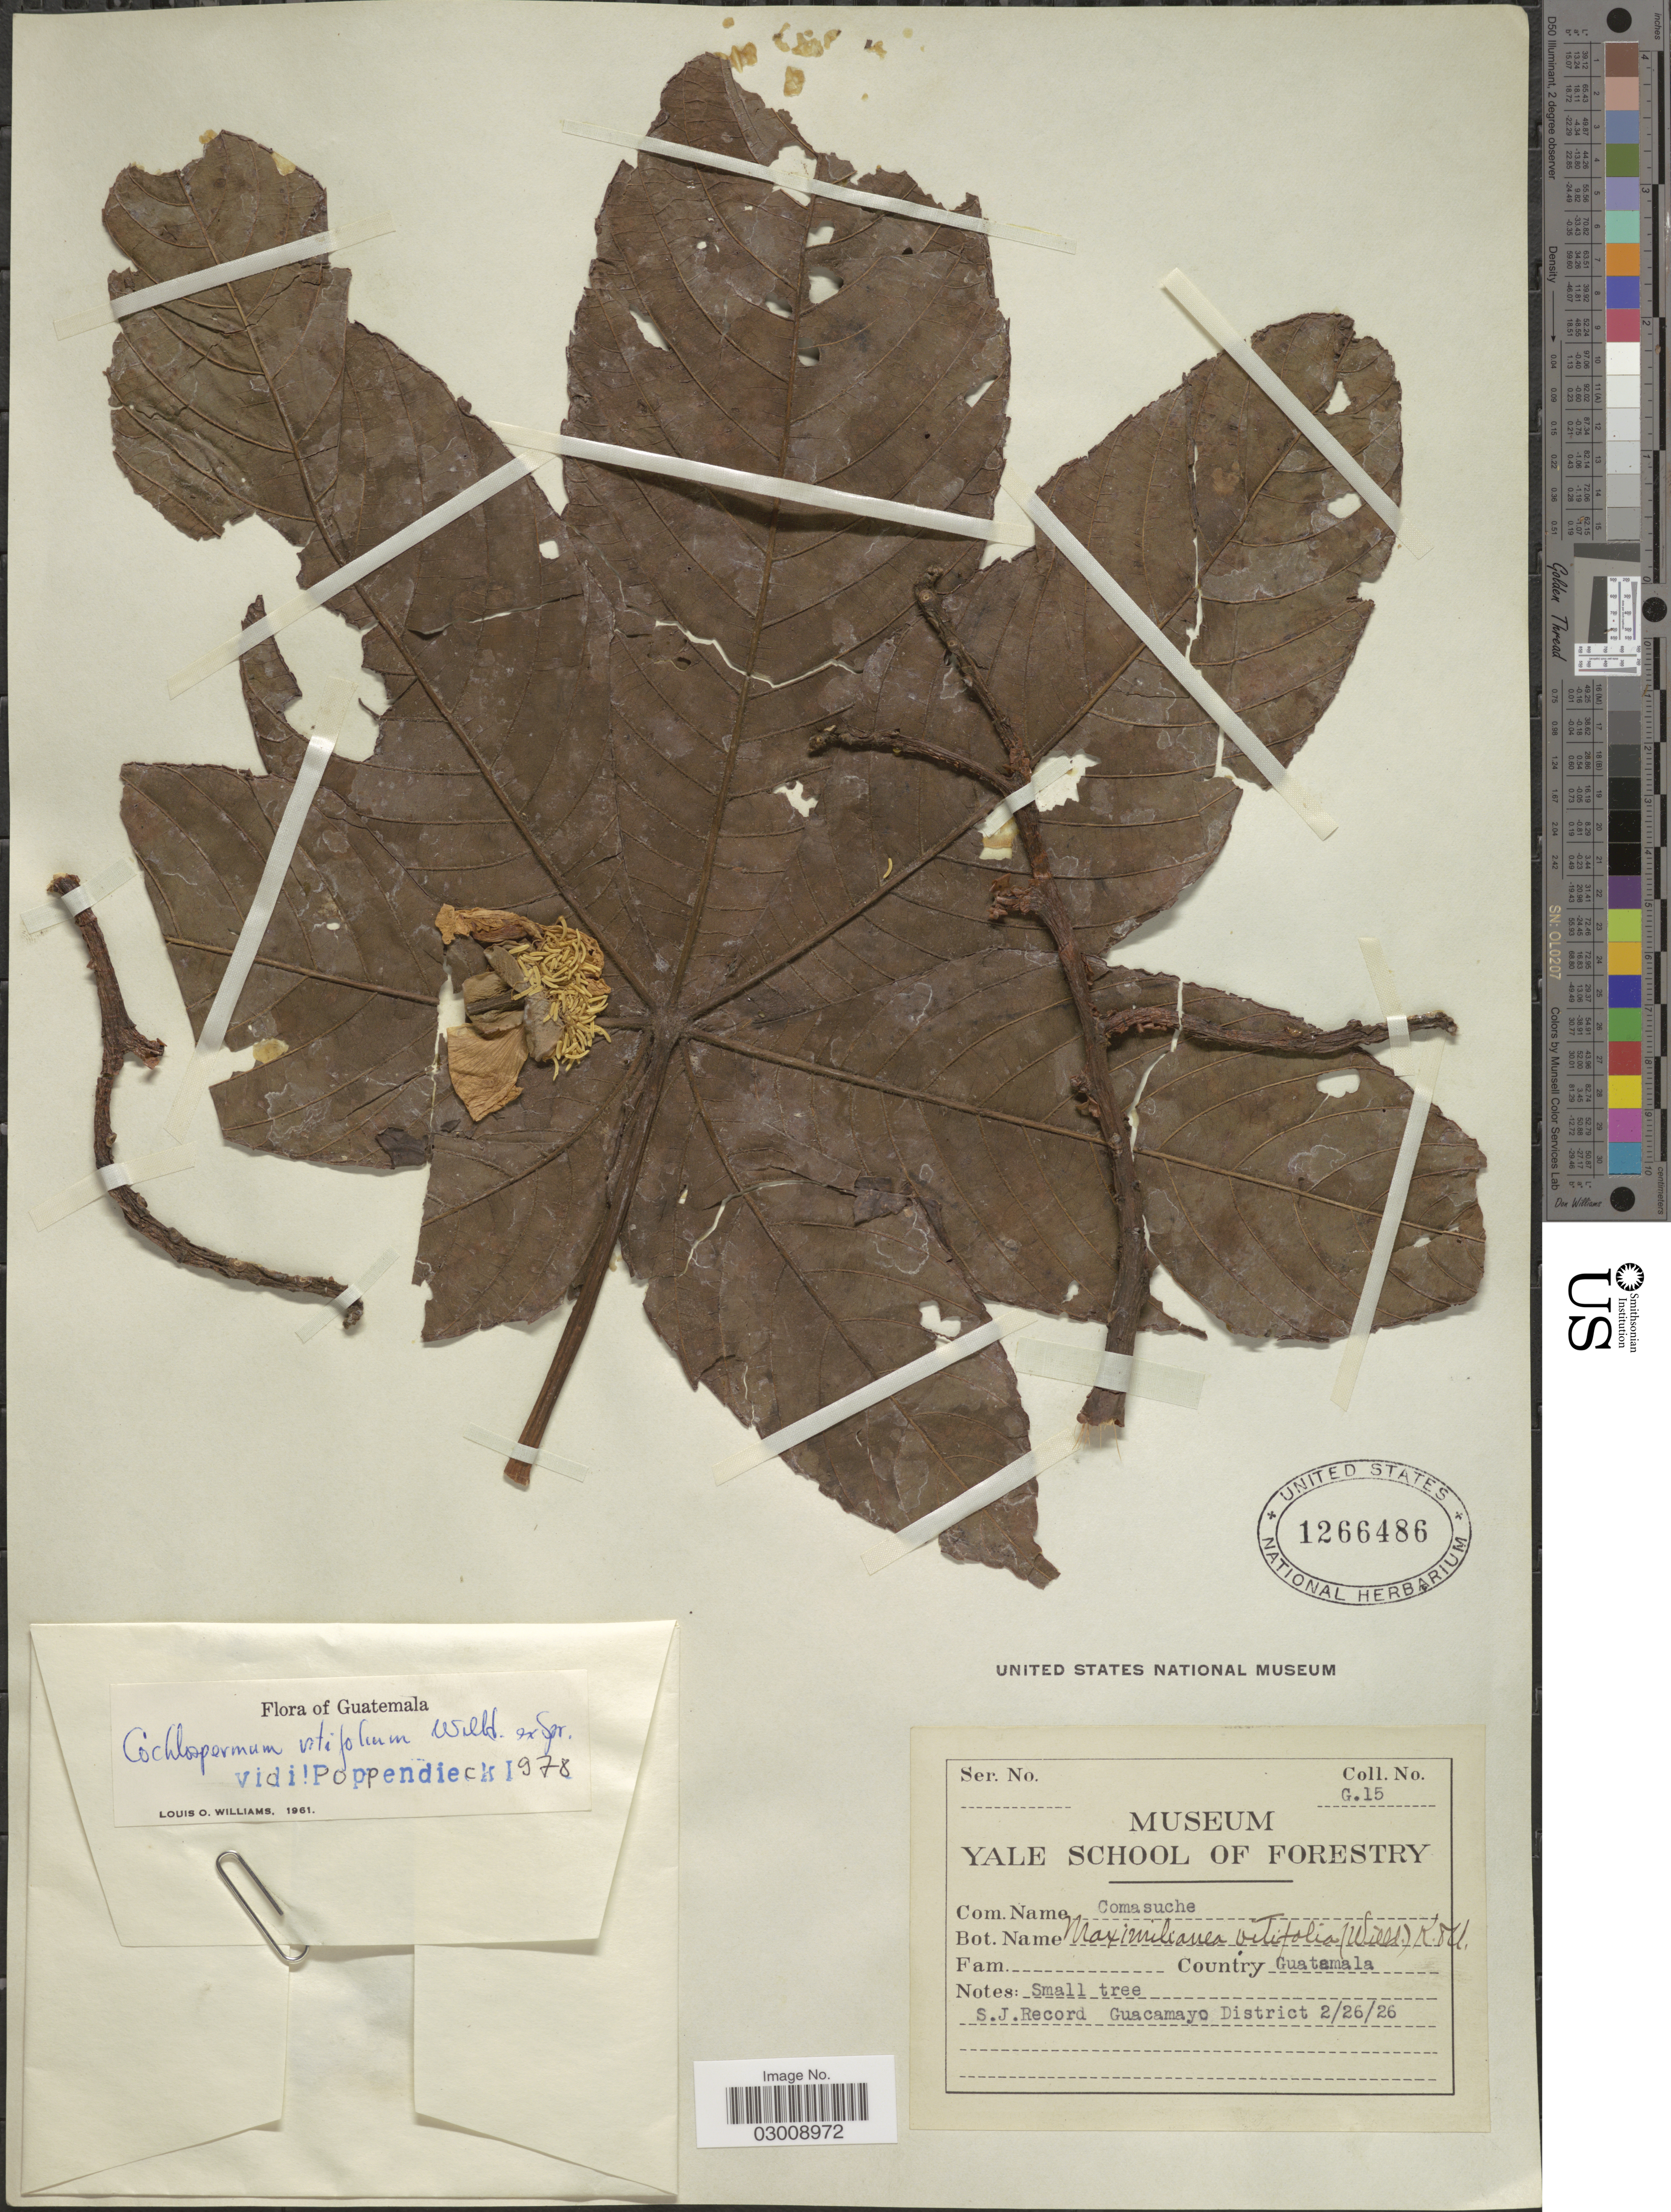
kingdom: Plantae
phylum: Tracheophyta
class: Magnoliopsida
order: Malvales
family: Cochlospermaceae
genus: Cochlospermum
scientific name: Cochlospermum vitifolium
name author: (Willd.) Spreng.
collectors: S. J. Record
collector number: G.15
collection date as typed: Transcribed d/m/y: 26/2/26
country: Guatemala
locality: Guacamayo District.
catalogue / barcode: US 1266486